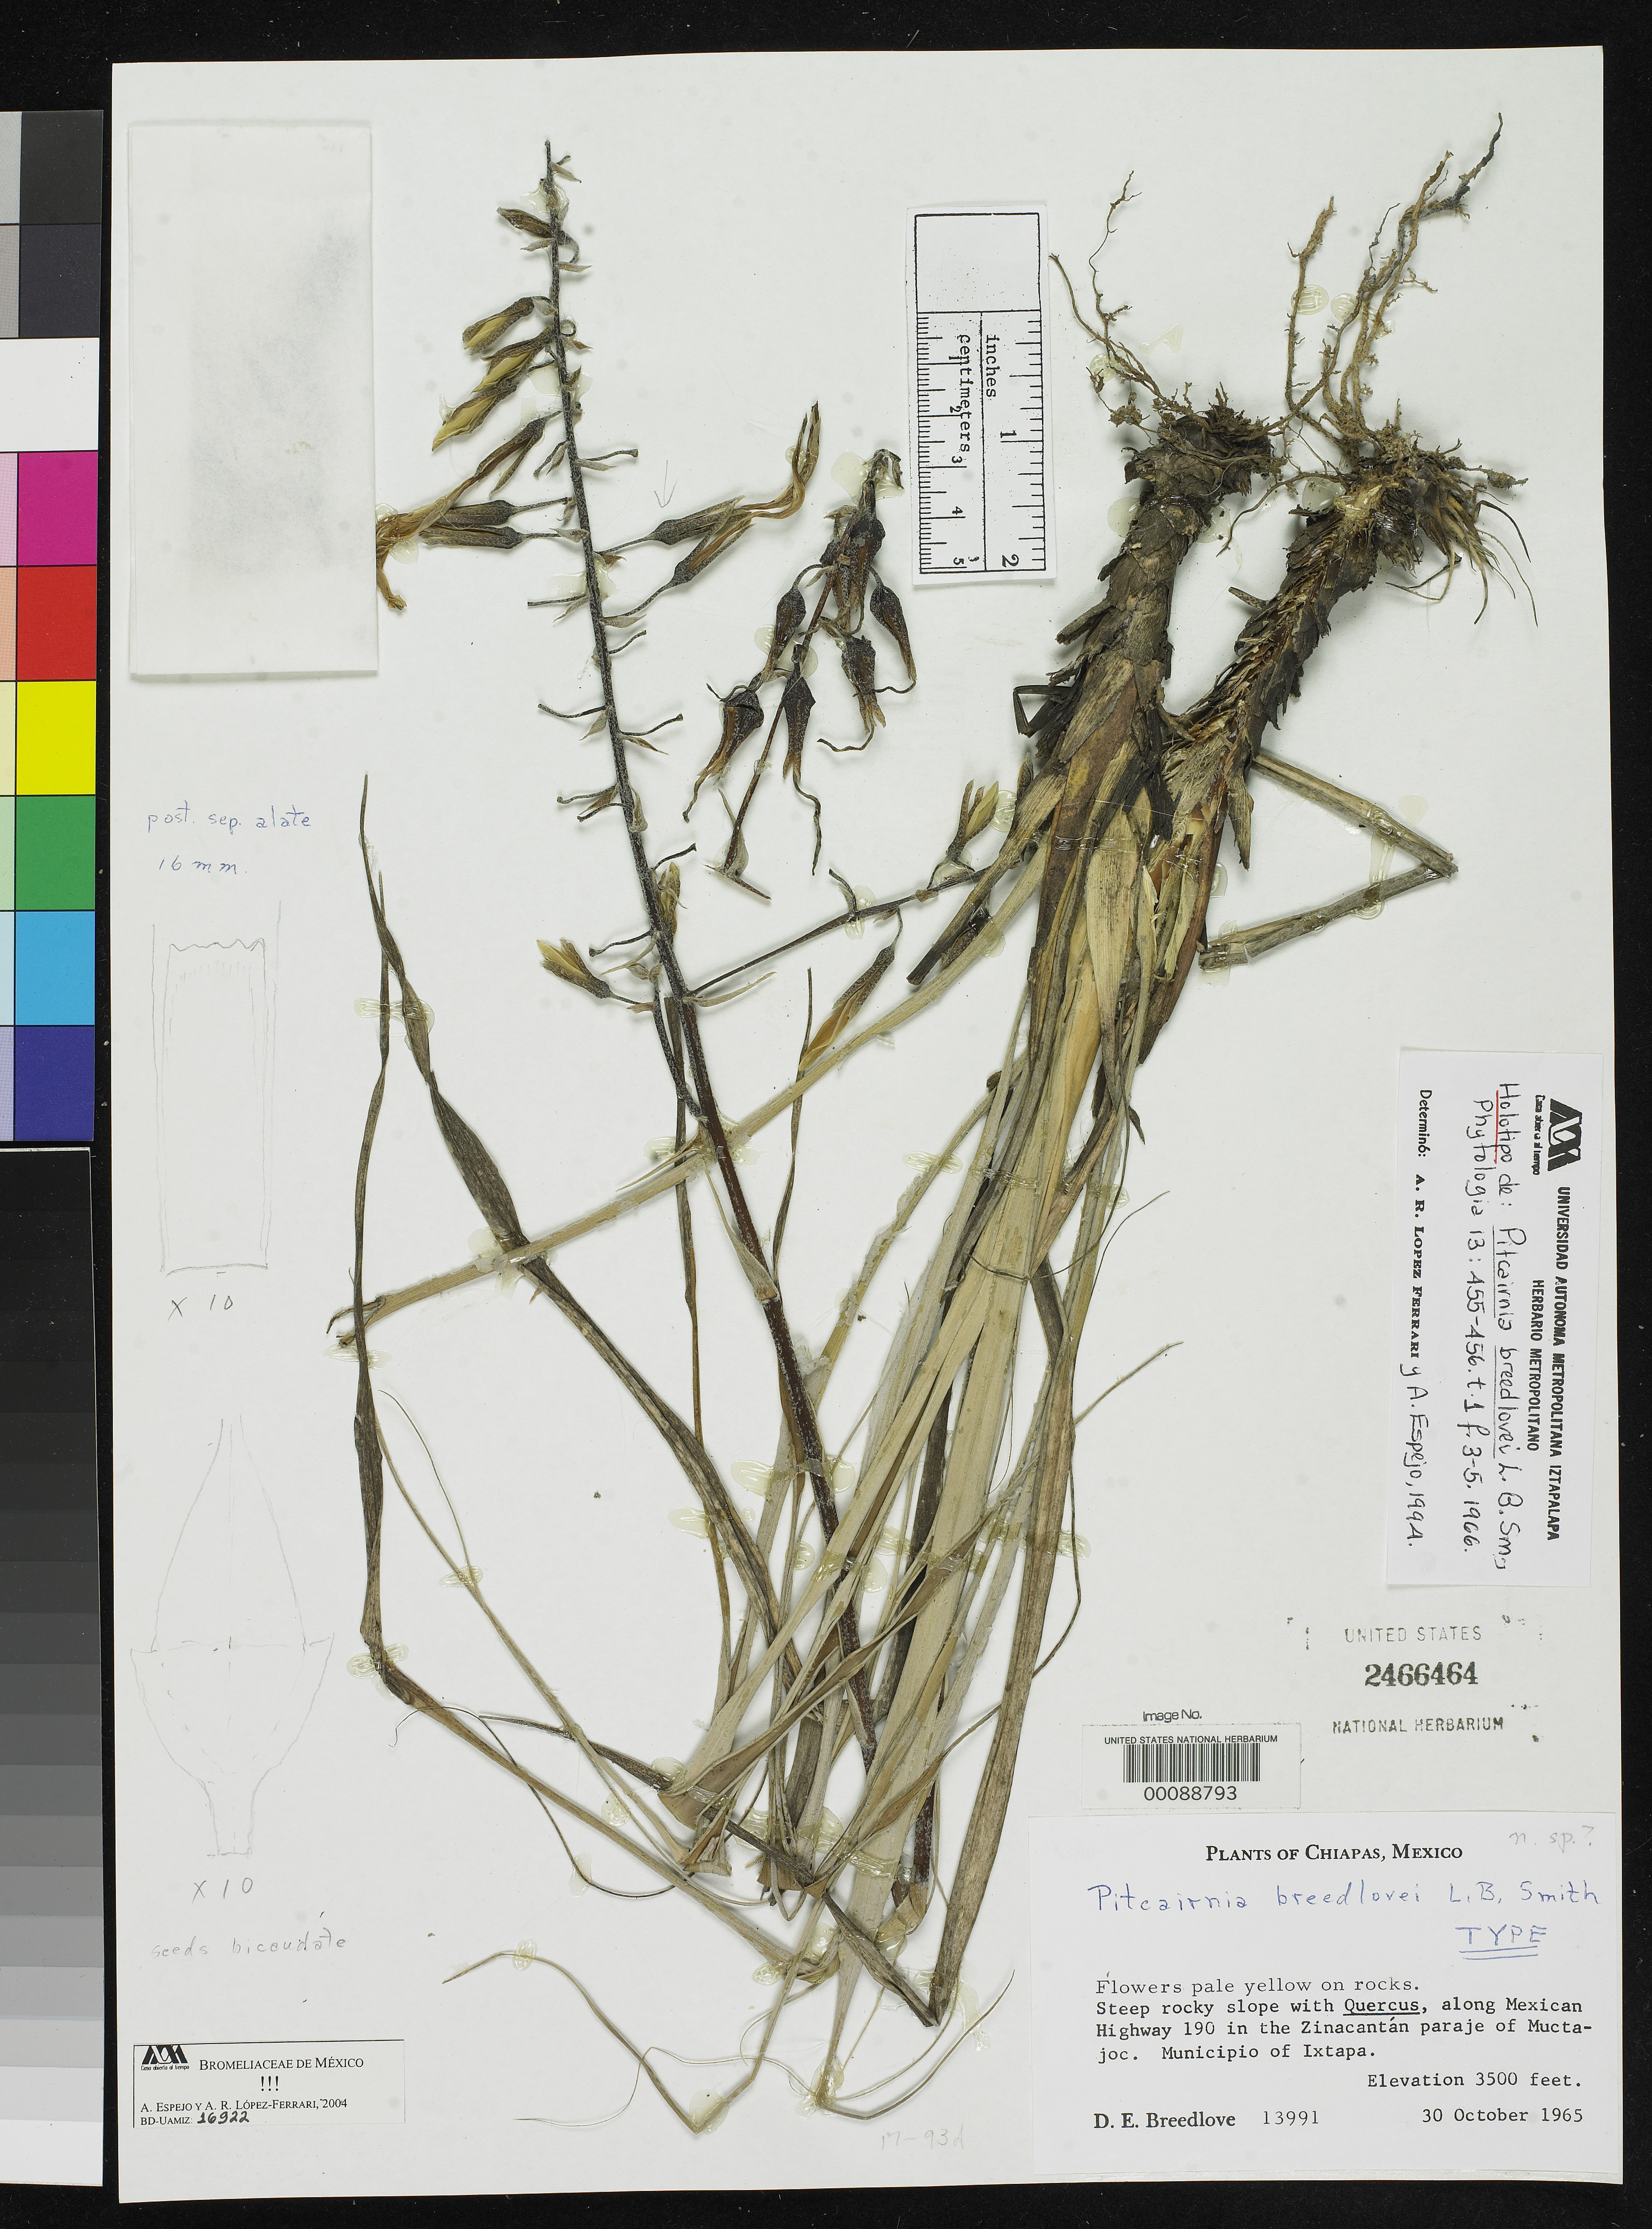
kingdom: Plantae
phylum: Tracheophyta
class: Liliopsida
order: Poales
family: Bromeliaceae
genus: Pitcairnia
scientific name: Pitcairnia breedlovei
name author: L.B. Sm.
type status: Holotype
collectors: D. E. Breedlove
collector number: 13991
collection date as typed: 30 Oct 1965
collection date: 1965-10-30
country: Mexico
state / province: Chiapas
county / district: Zinacantan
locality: Paraje of Muctajoc.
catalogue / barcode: US 2466464